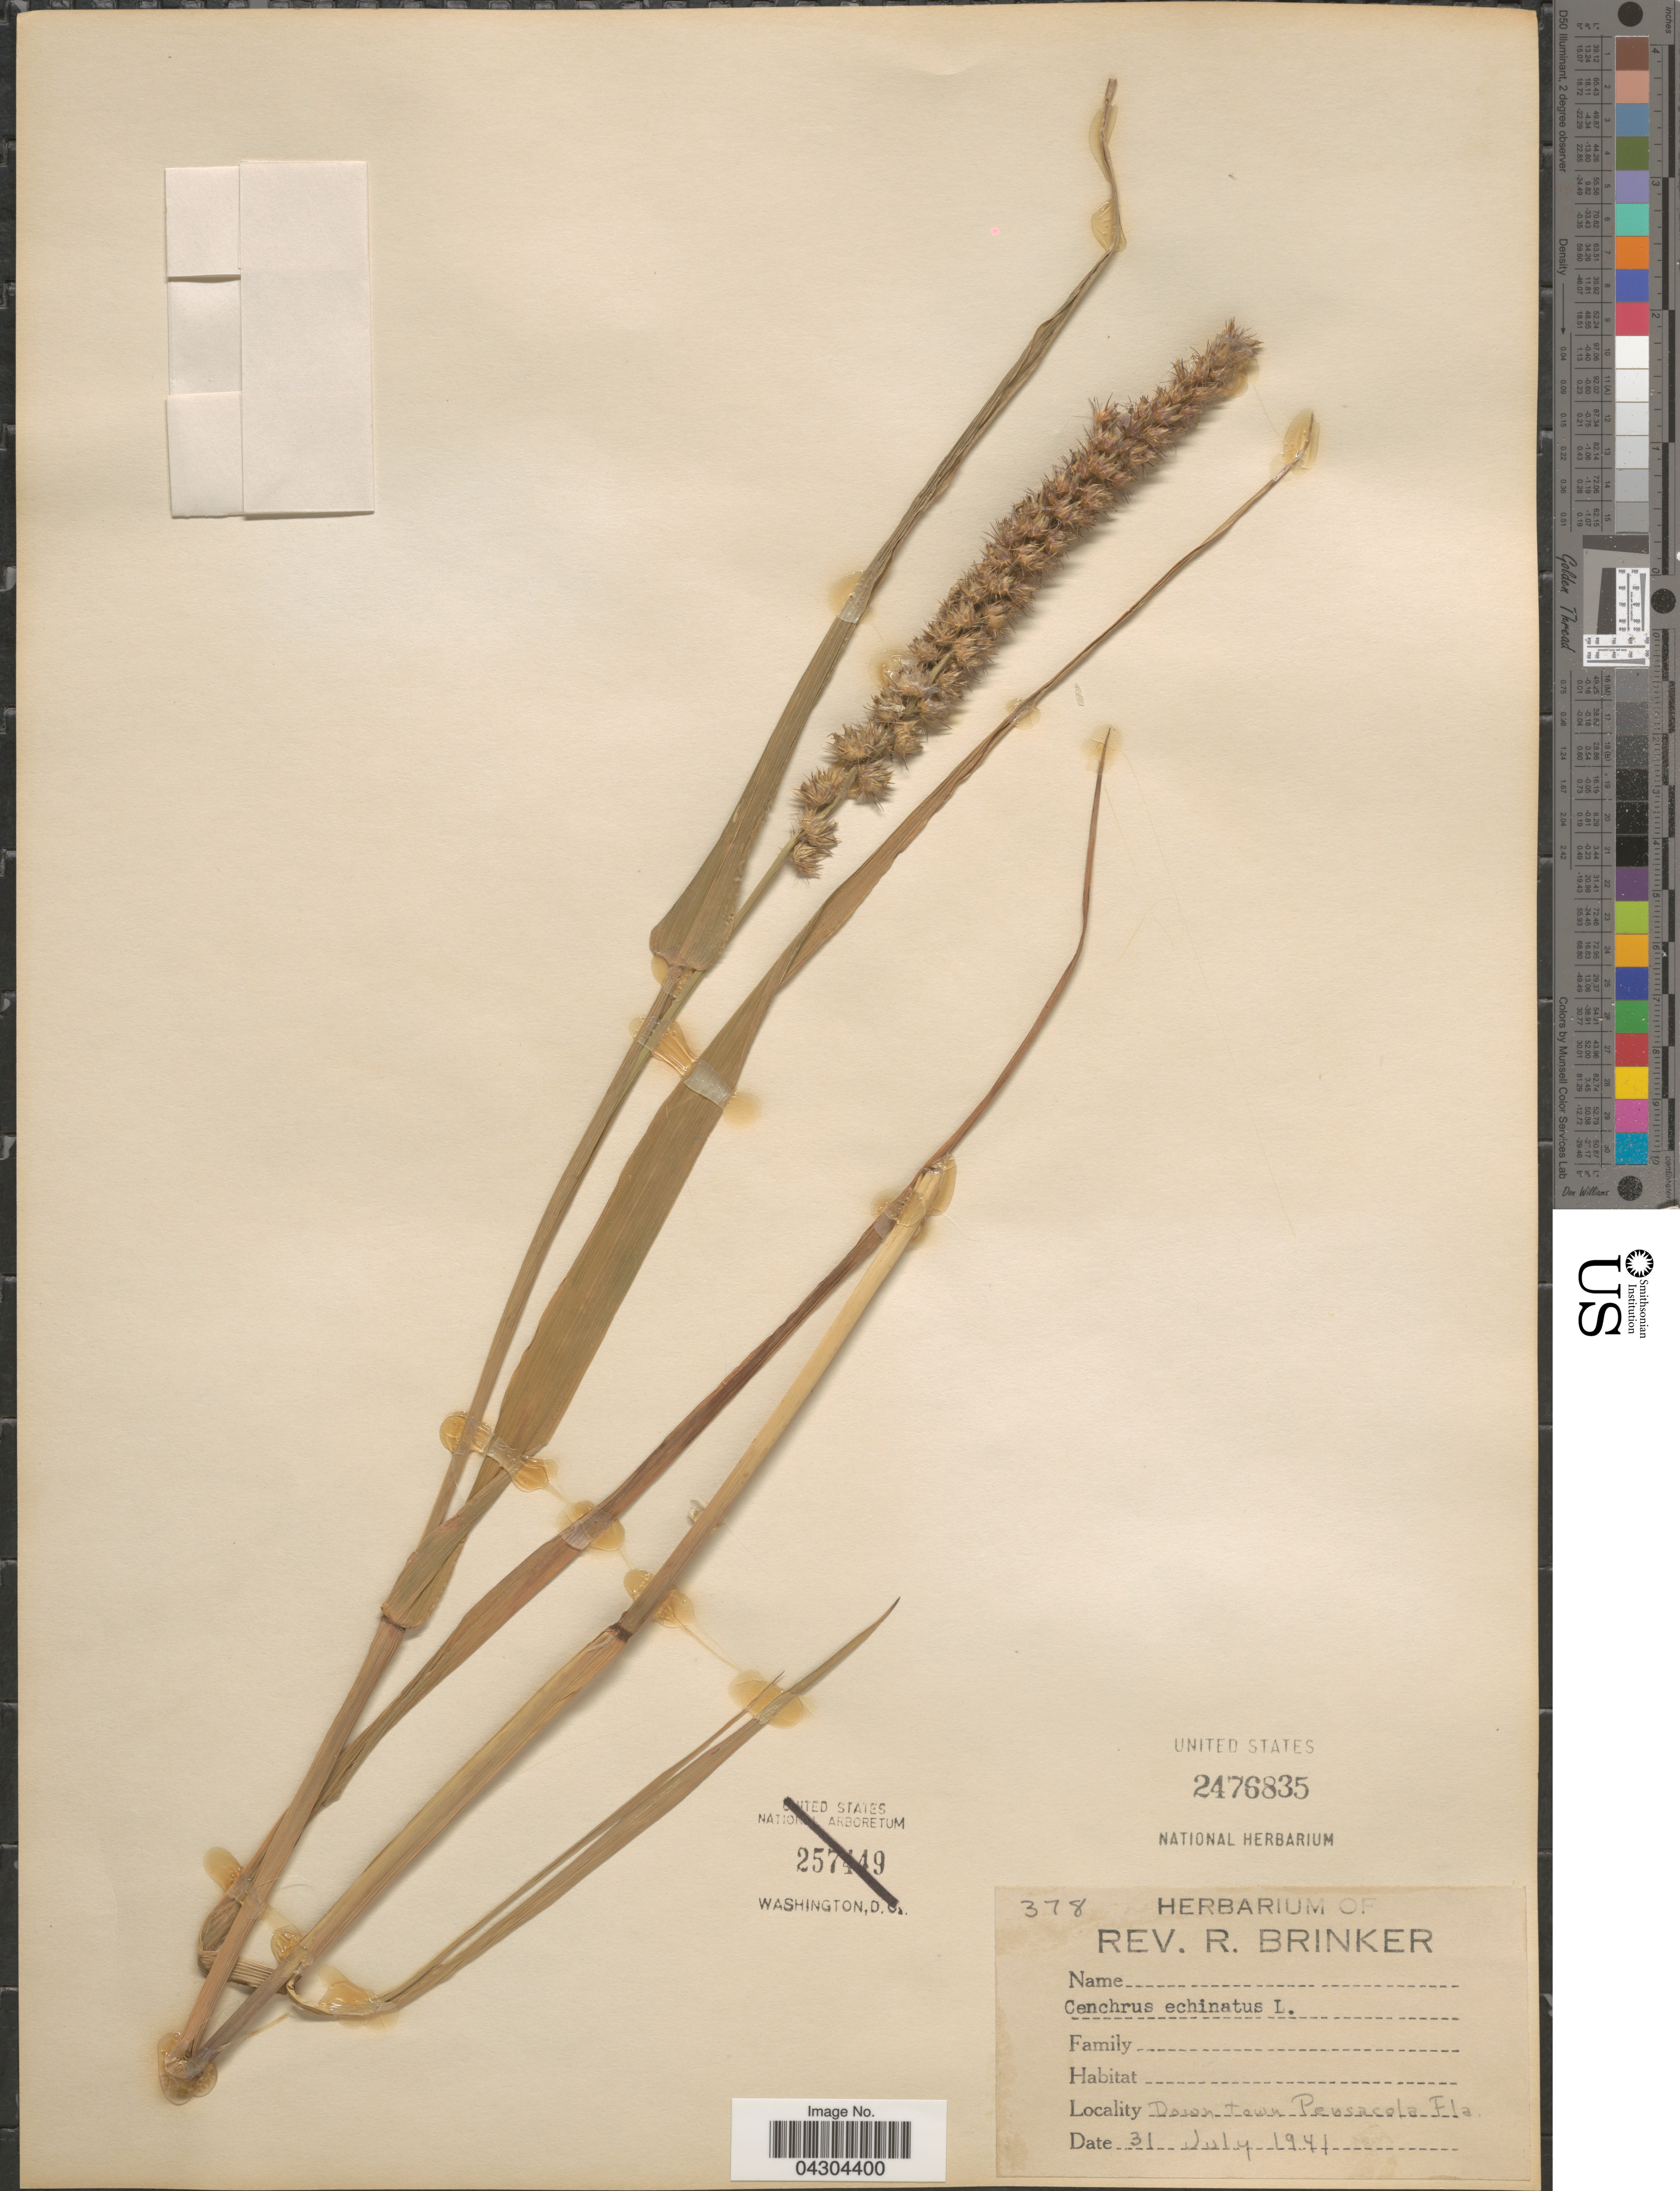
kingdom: Plantae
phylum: Tracheophyta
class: Liliopsida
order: Poales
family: Poaceae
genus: Cenchrus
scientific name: Cenchrus echinatus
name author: L.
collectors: ex herb. Rev. R. Brinker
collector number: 378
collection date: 1941-07-31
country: United States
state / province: Florida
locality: Down town Pensacola.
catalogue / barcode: US 2476835